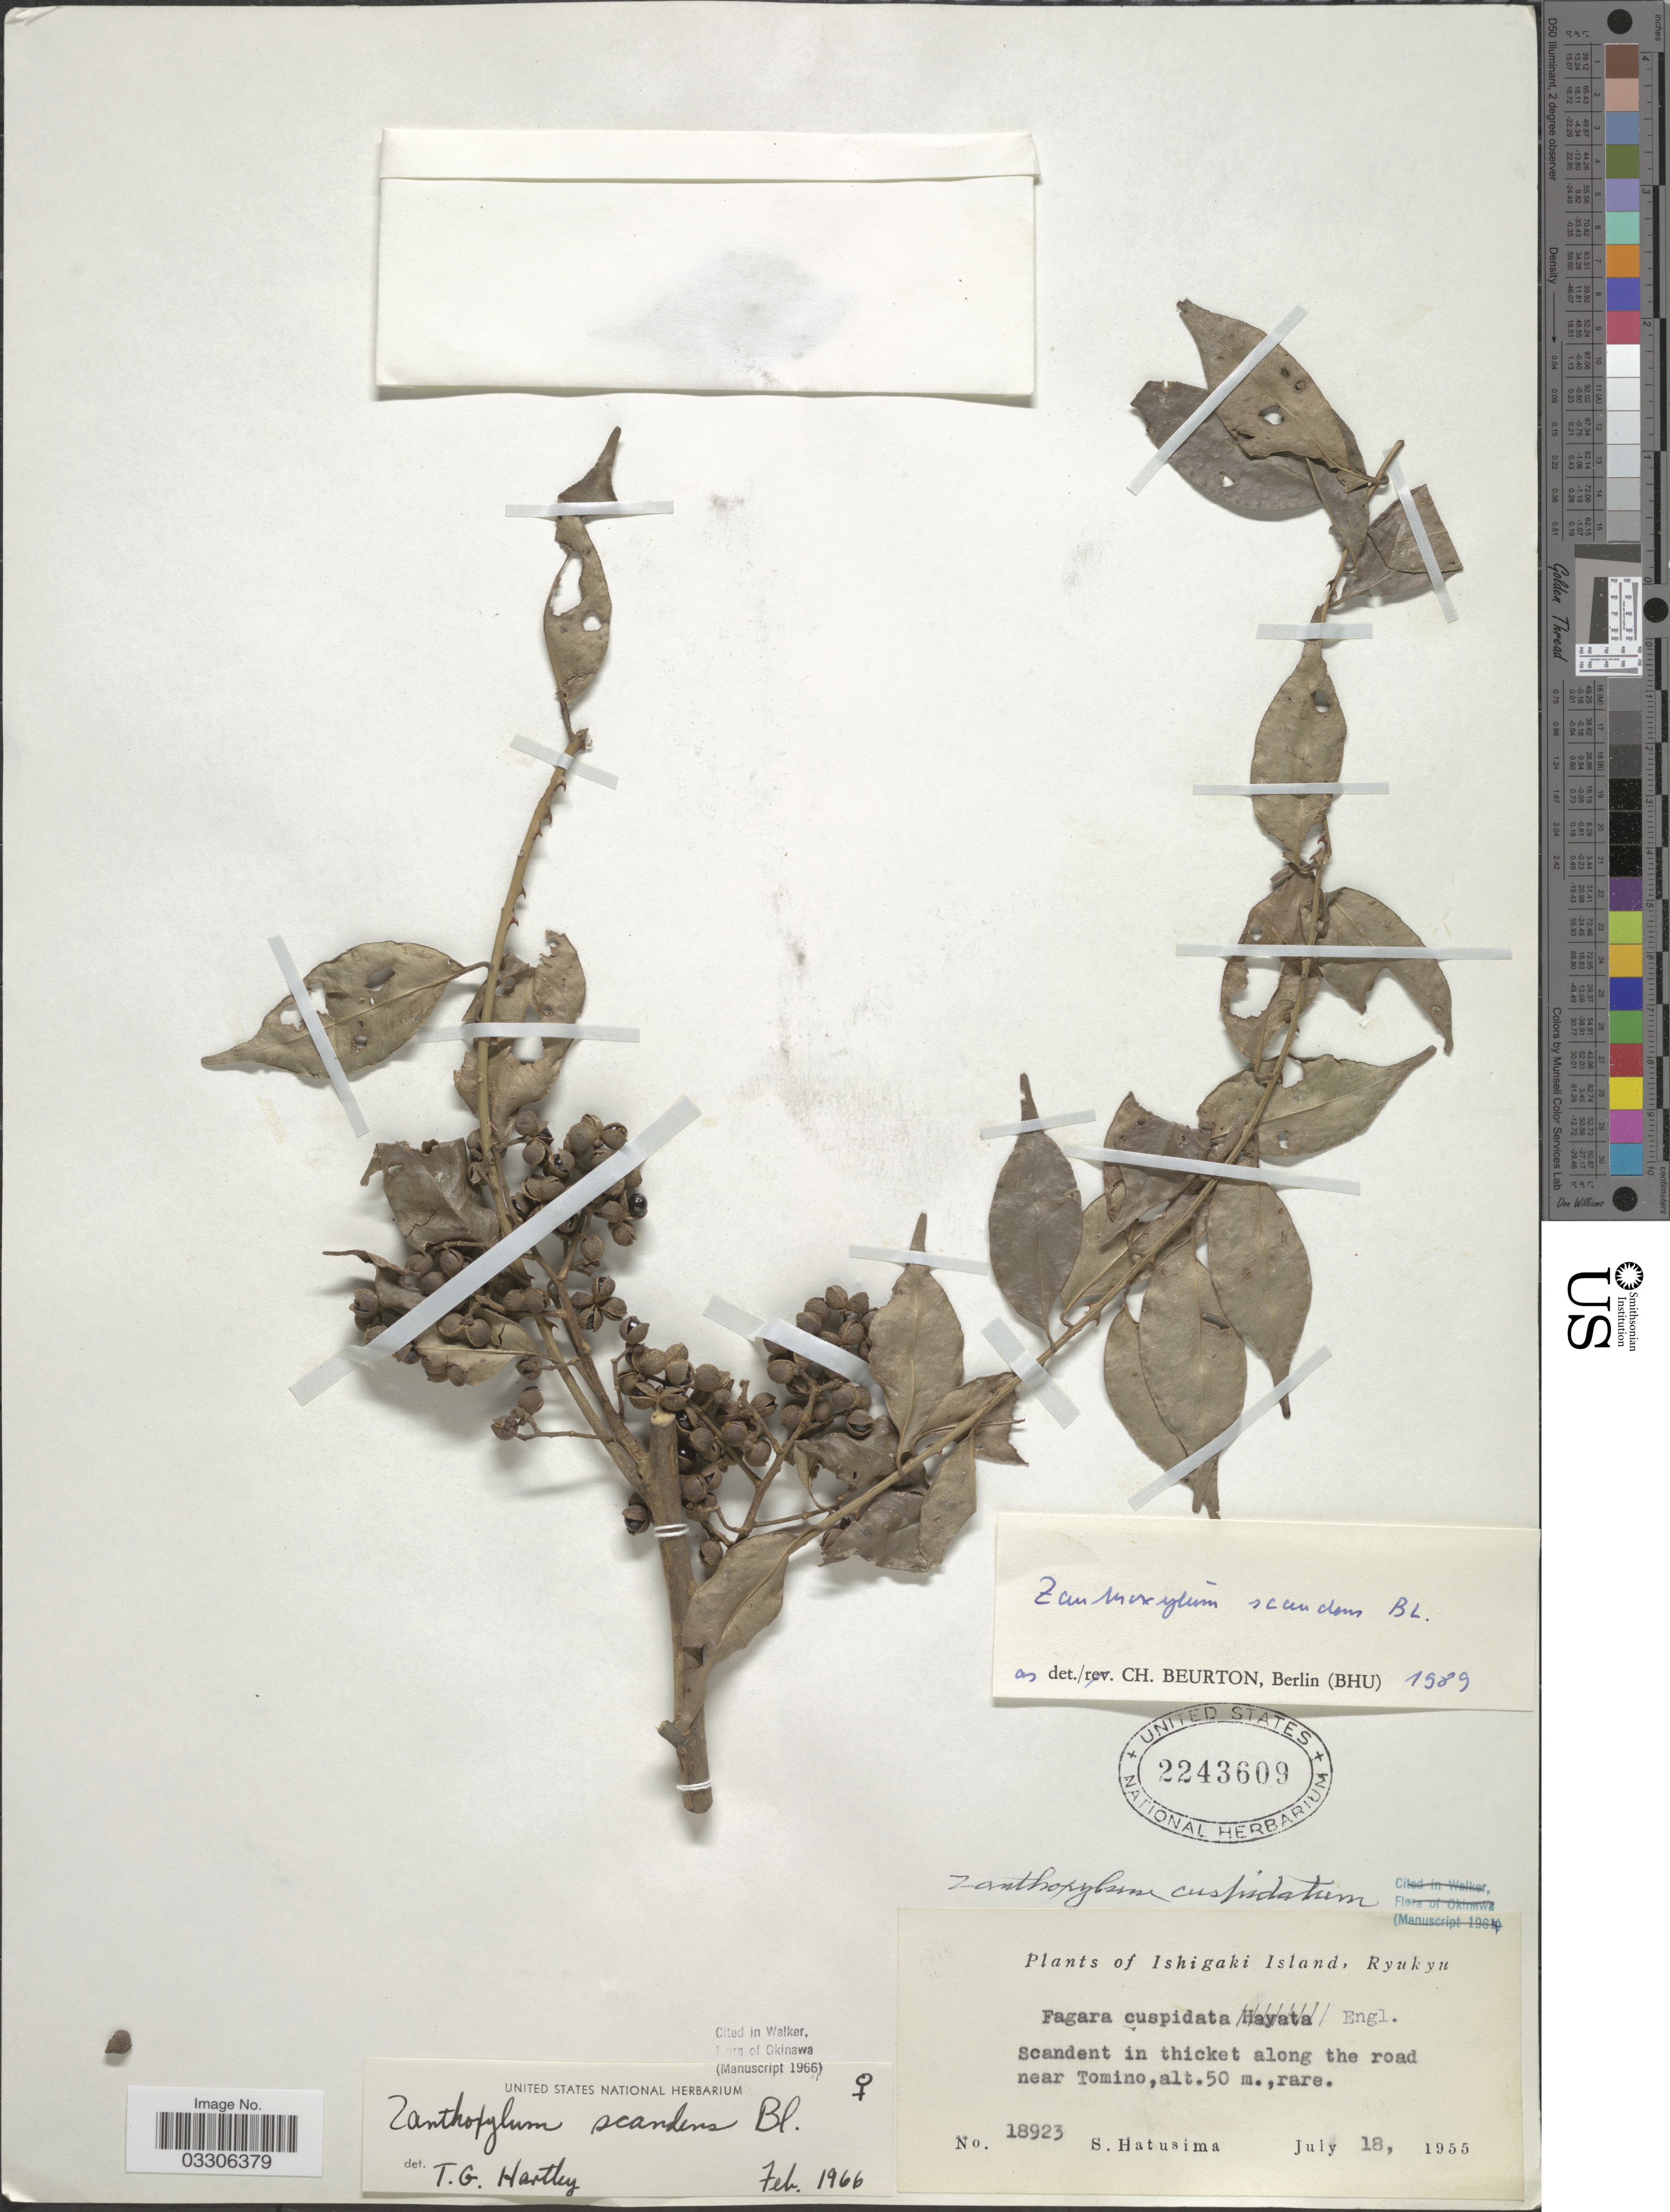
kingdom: Plantae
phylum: Tracheophyta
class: Magnoliopsida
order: Sapindales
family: Rutaceae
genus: Zanthoxylum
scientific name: Zanthoxylum scandens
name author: Blume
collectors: S. Hatusima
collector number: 18923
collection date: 1955-07-18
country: Japan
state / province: Okinawa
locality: Ishigaki Island, Ryukyu. Along the road near Tomino.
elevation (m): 50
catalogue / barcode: US 2243609